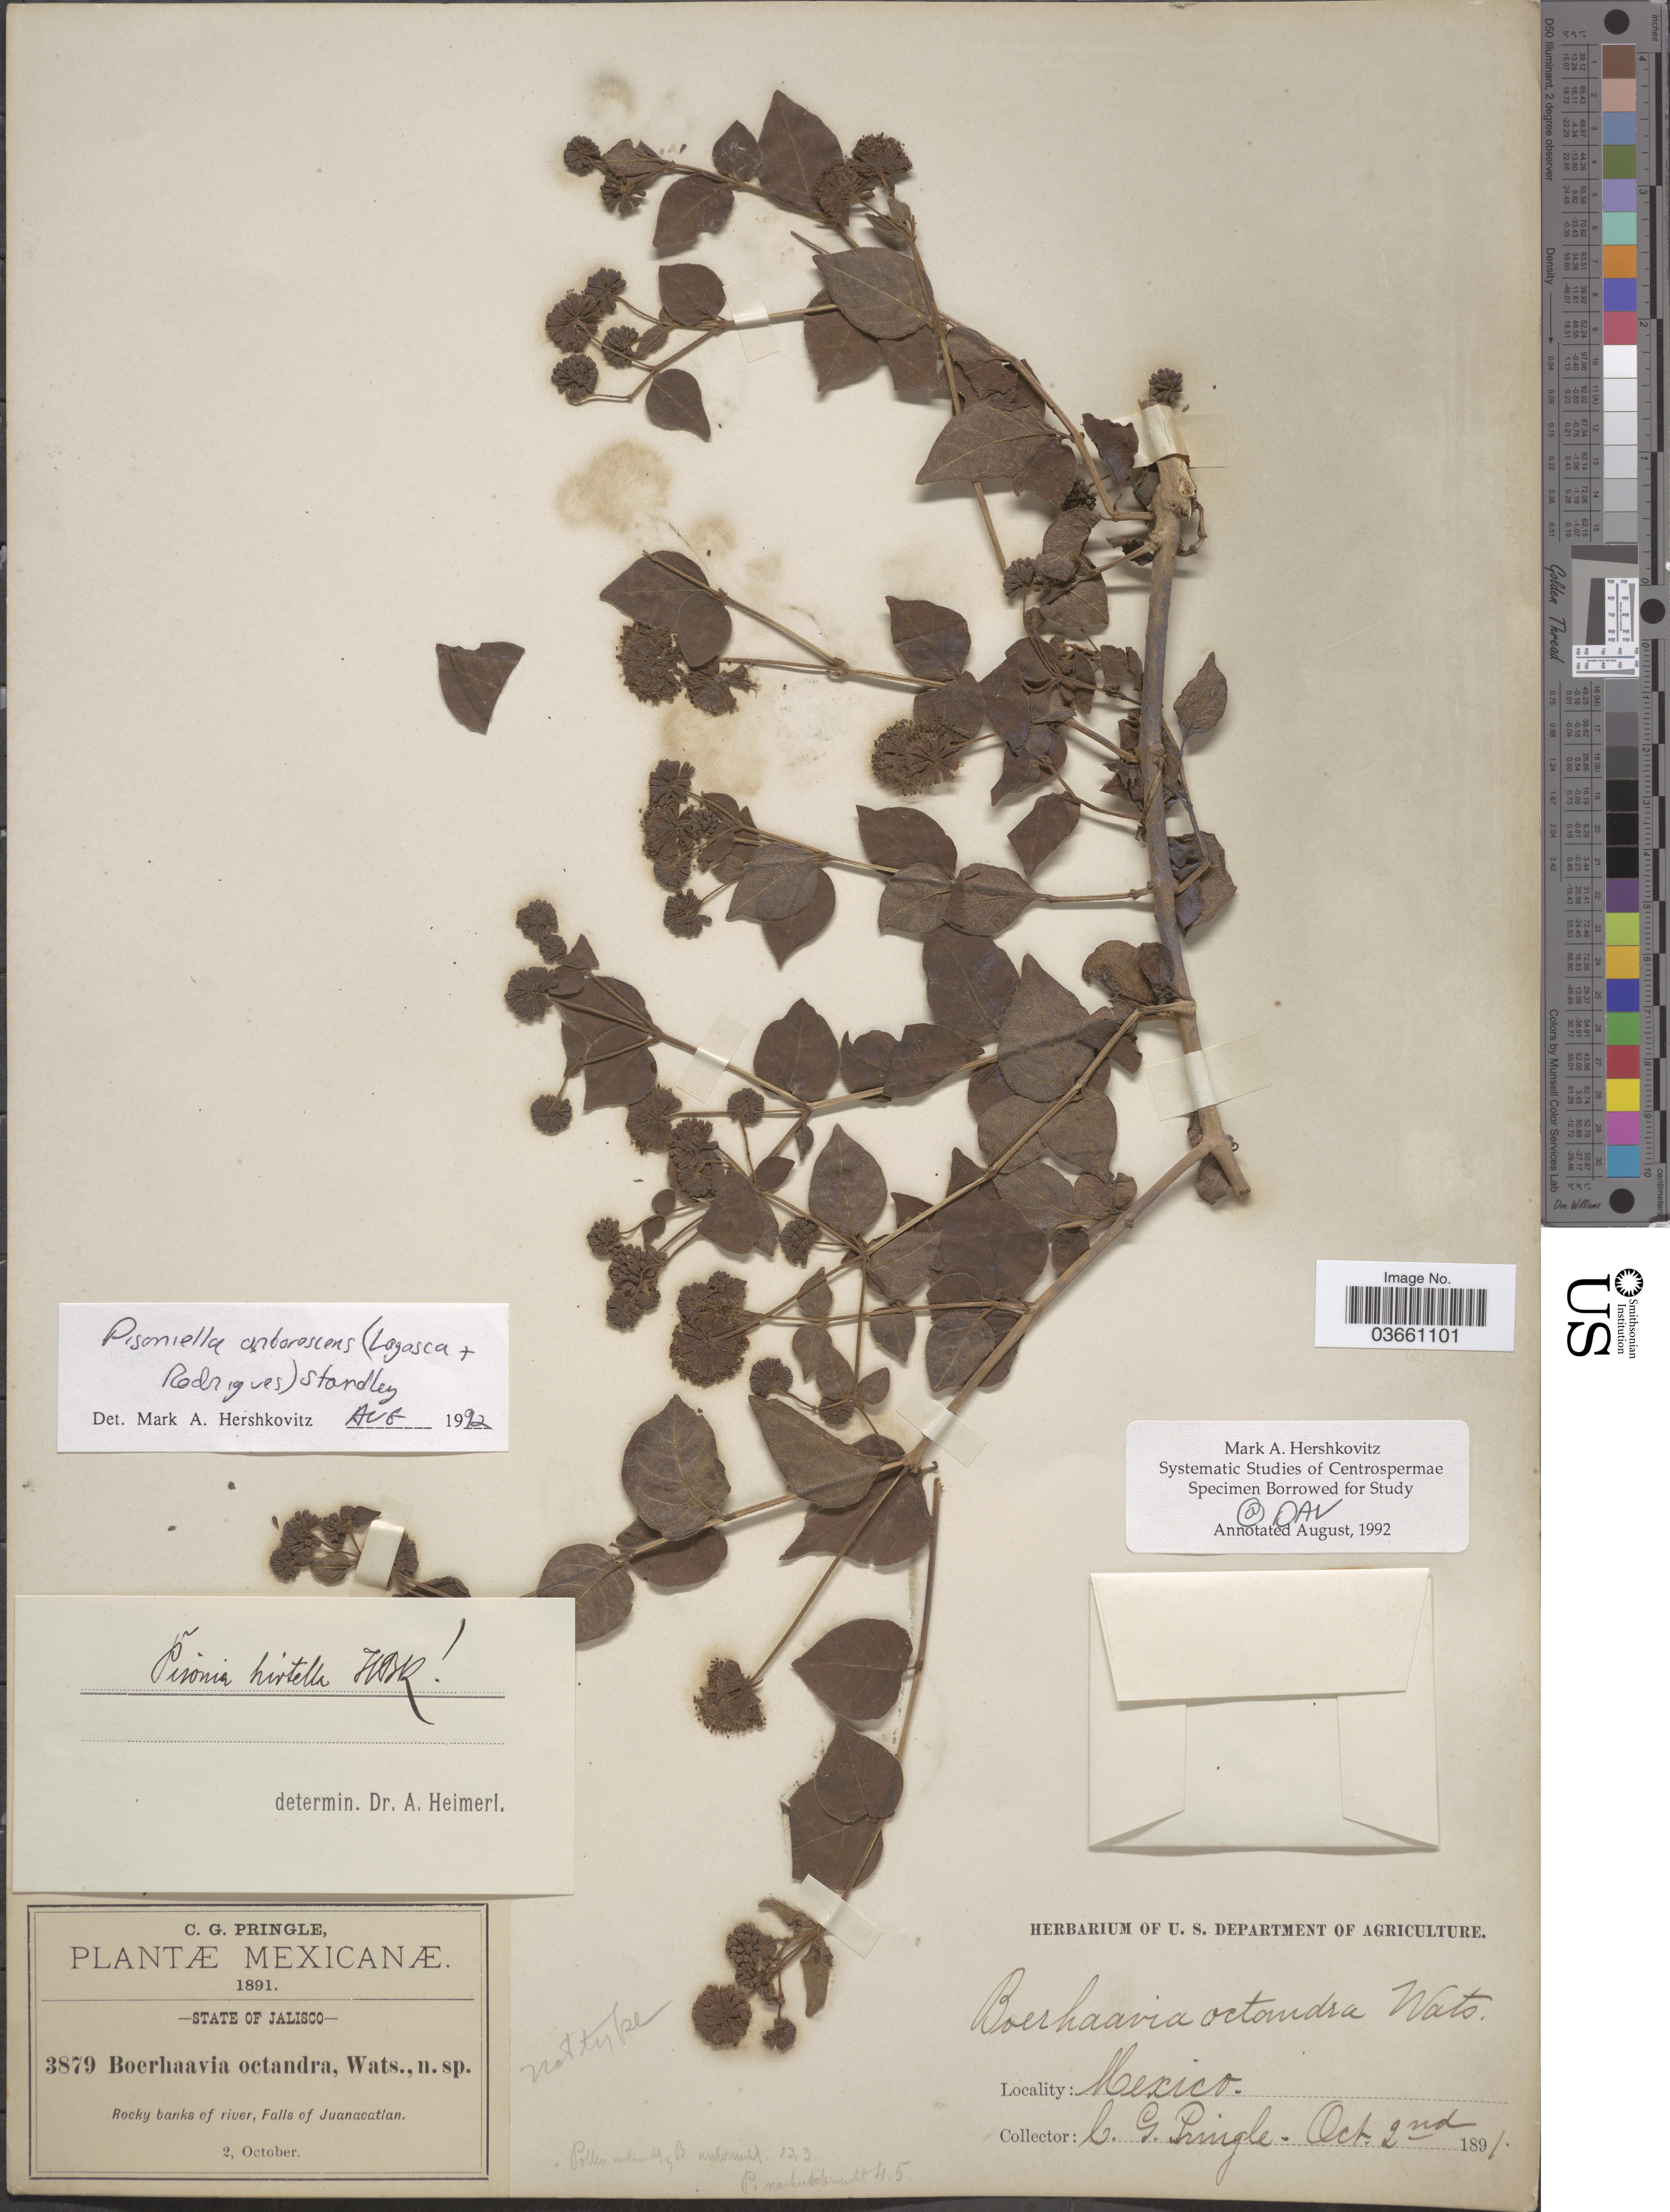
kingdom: Plantae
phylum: Tracheophyta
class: Magnoliopsida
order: Caryophyllales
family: Nyctaginaceae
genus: Pisoniella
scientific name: Pisoniella arborescens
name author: (Lag. & Rodr.) Standl.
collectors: C. G. Pringle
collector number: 3879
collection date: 1891-10-02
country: Mexico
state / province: Jalisco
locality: Falls of Juanacatlan.